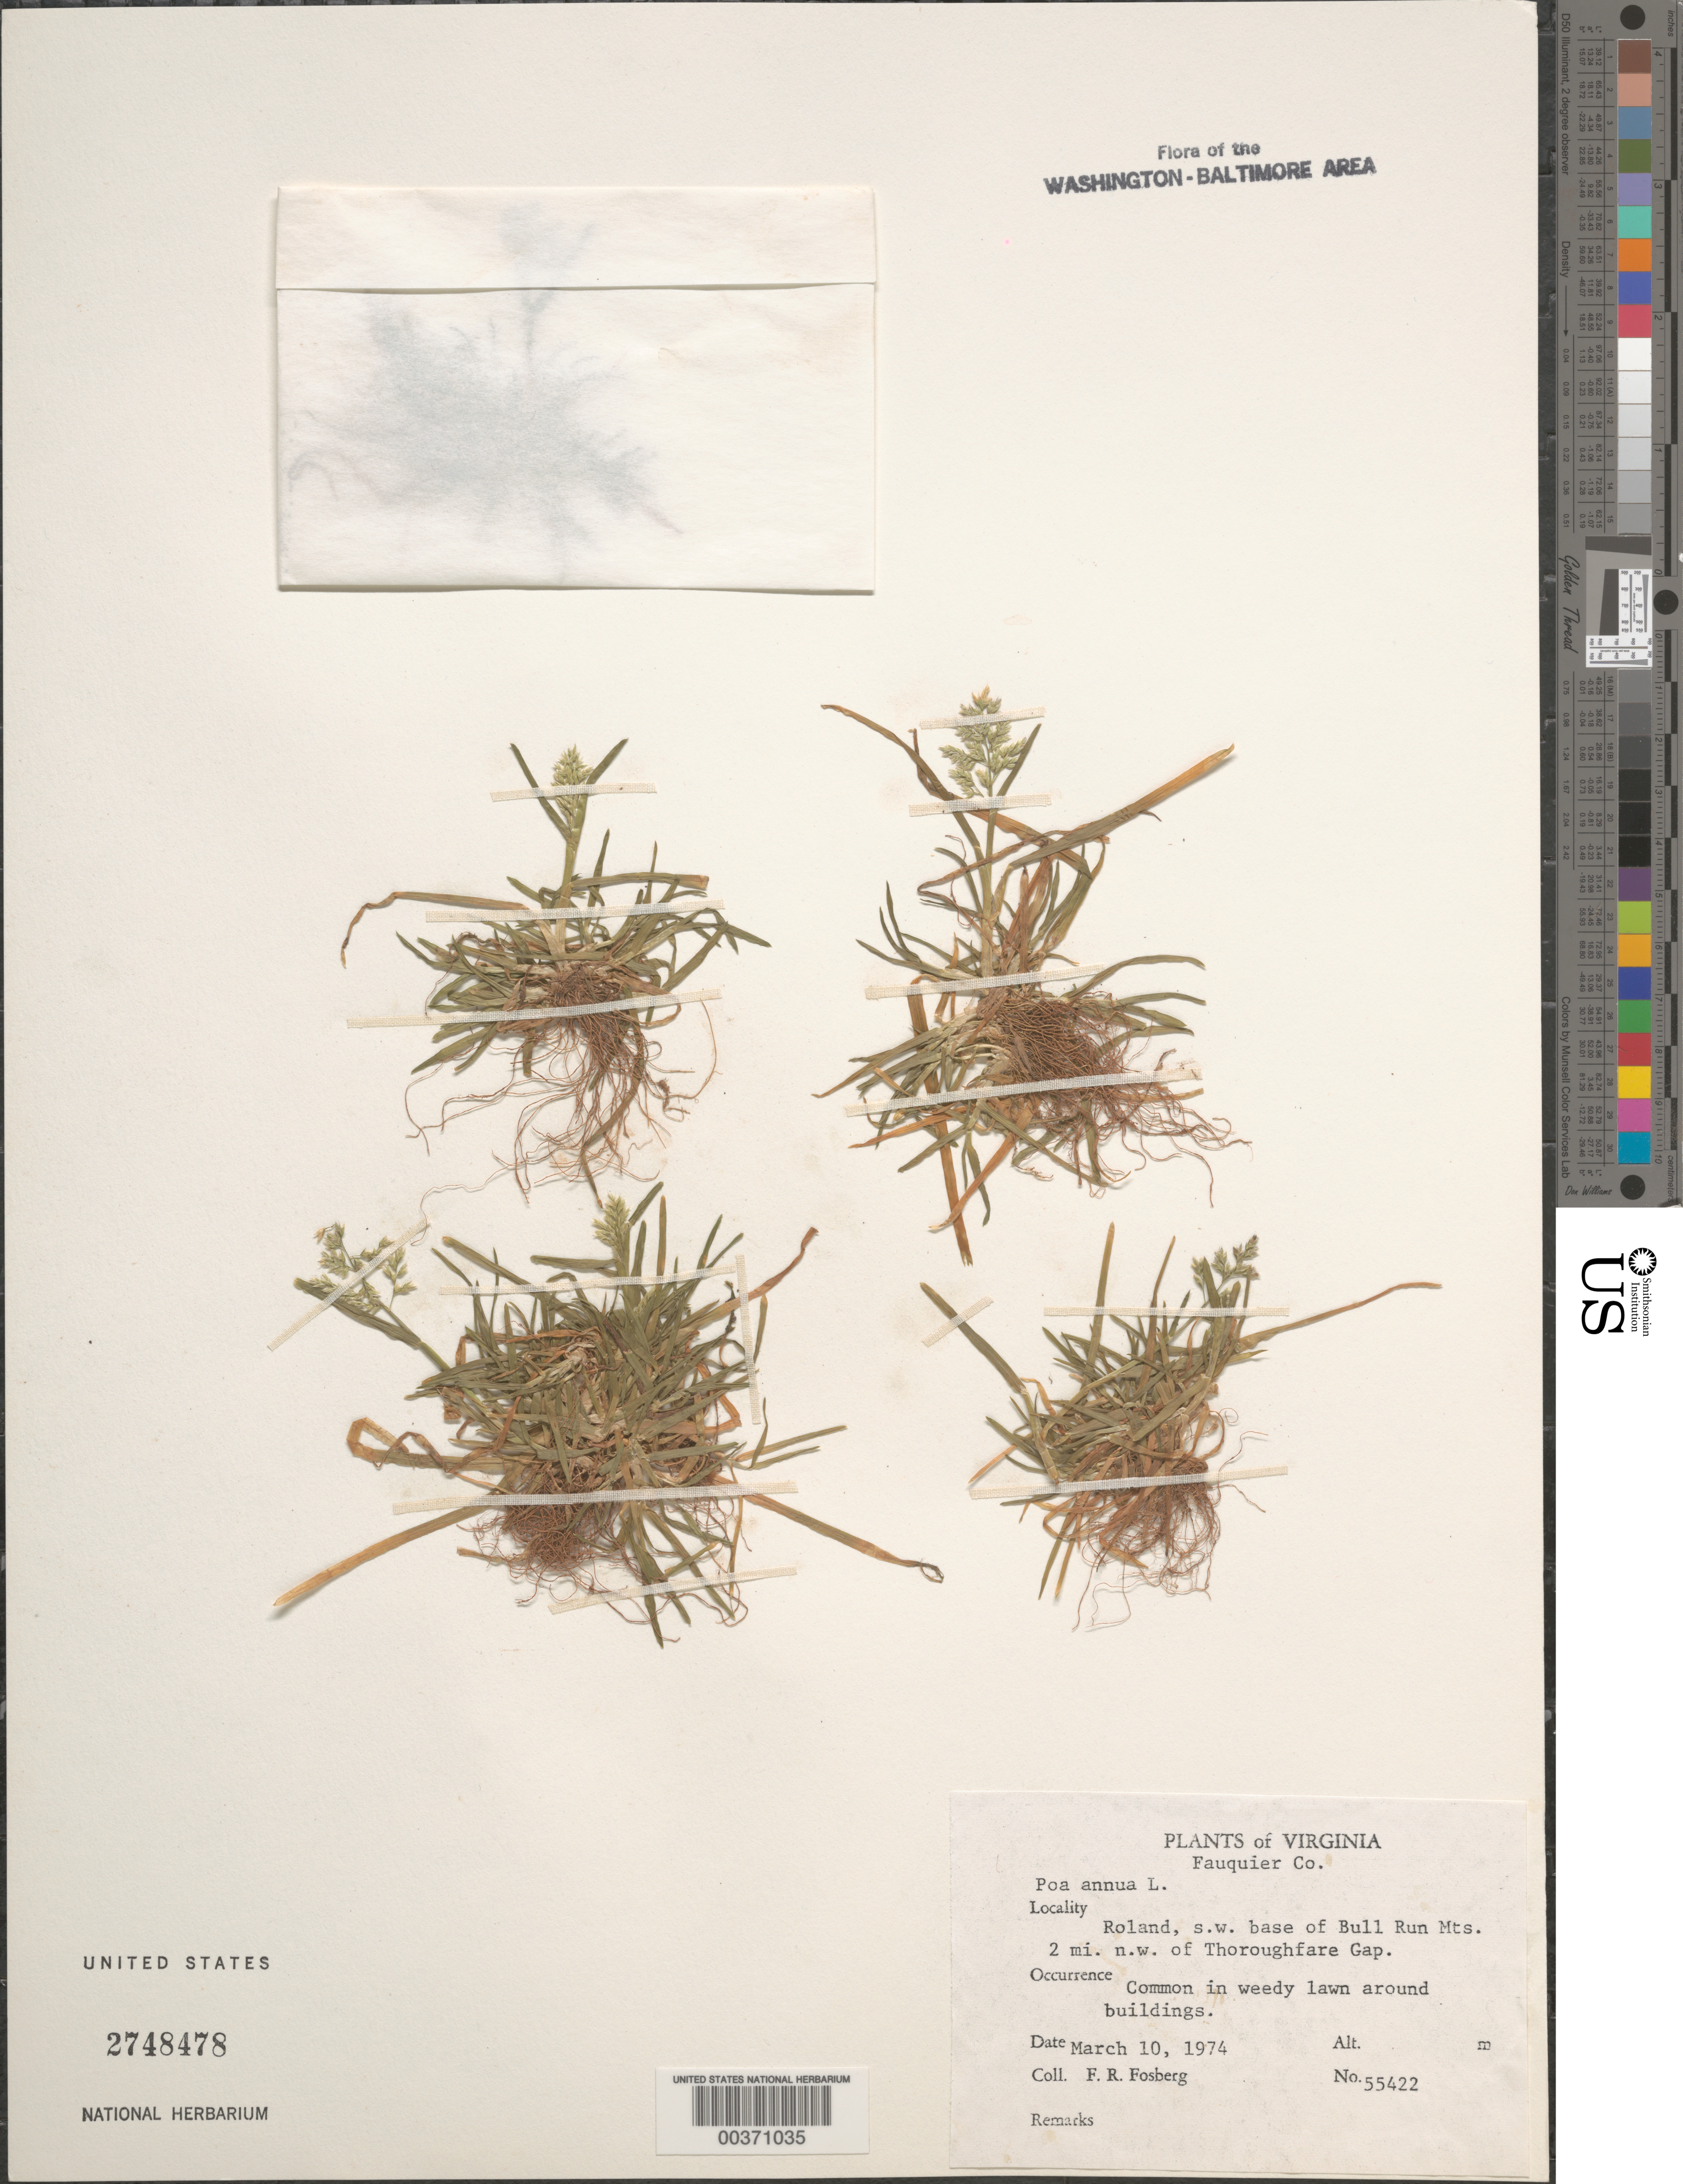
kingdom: Plantae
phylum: Tracheophyta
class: Liliopsida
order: Poales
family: Poaceae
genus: Poa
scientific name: Poa annua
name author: L.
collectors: F. R. Fosberg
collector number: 55422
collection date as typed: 10 Mar 1974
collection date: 1974-03-10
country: United States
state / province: Virginia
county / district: Fauquier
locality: Roland, SW base of Bull Run Mts. 2 mi. NW of Thoroughfare Gap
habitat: Weedy lawn around buildings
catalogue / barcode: US 2748478